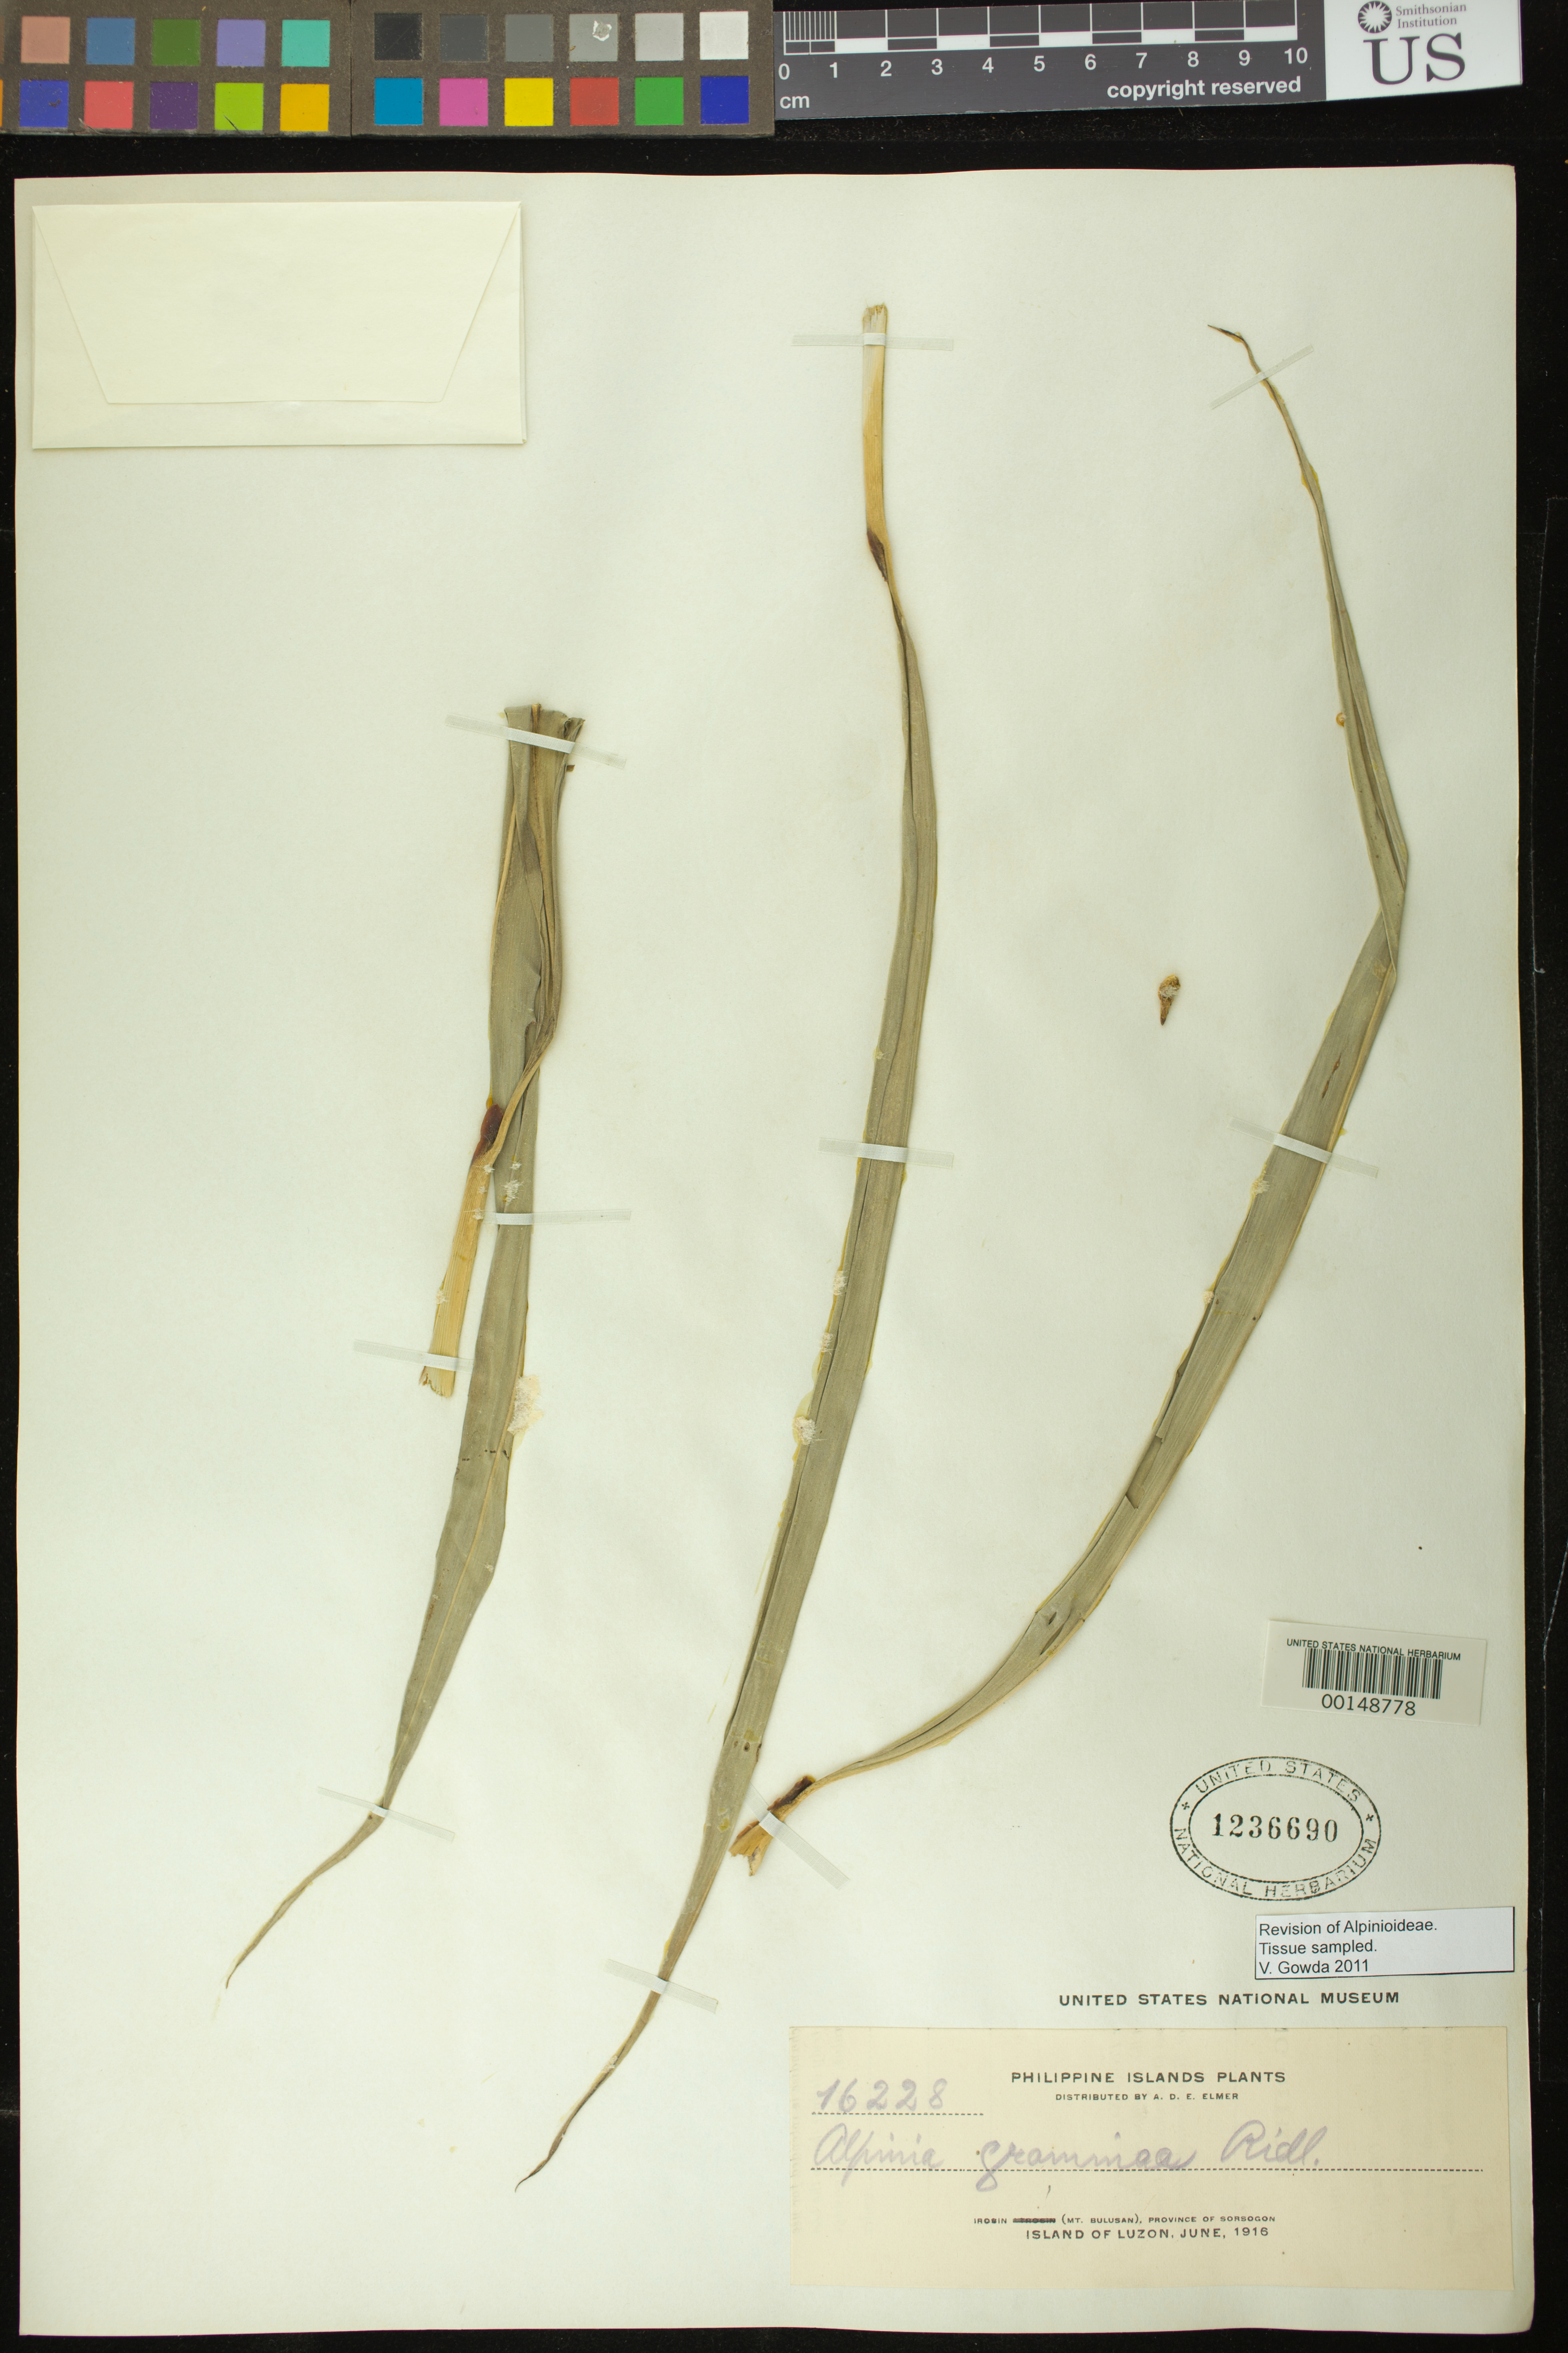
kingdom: Plantae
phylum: Tracheophyta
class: Liliopsida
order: Zingiberales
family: Zingiberaceae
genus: Alpinia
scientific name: Alpinia graminea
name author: Ridl.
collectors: A. D. E. Elmer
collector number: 16228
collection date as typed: Jun 1916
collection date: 1916-06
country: Philippines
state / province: Bicol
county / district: Sorsogon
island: Luzon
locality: Irosin (Mt. Bulusan)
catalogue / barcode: US 1236690